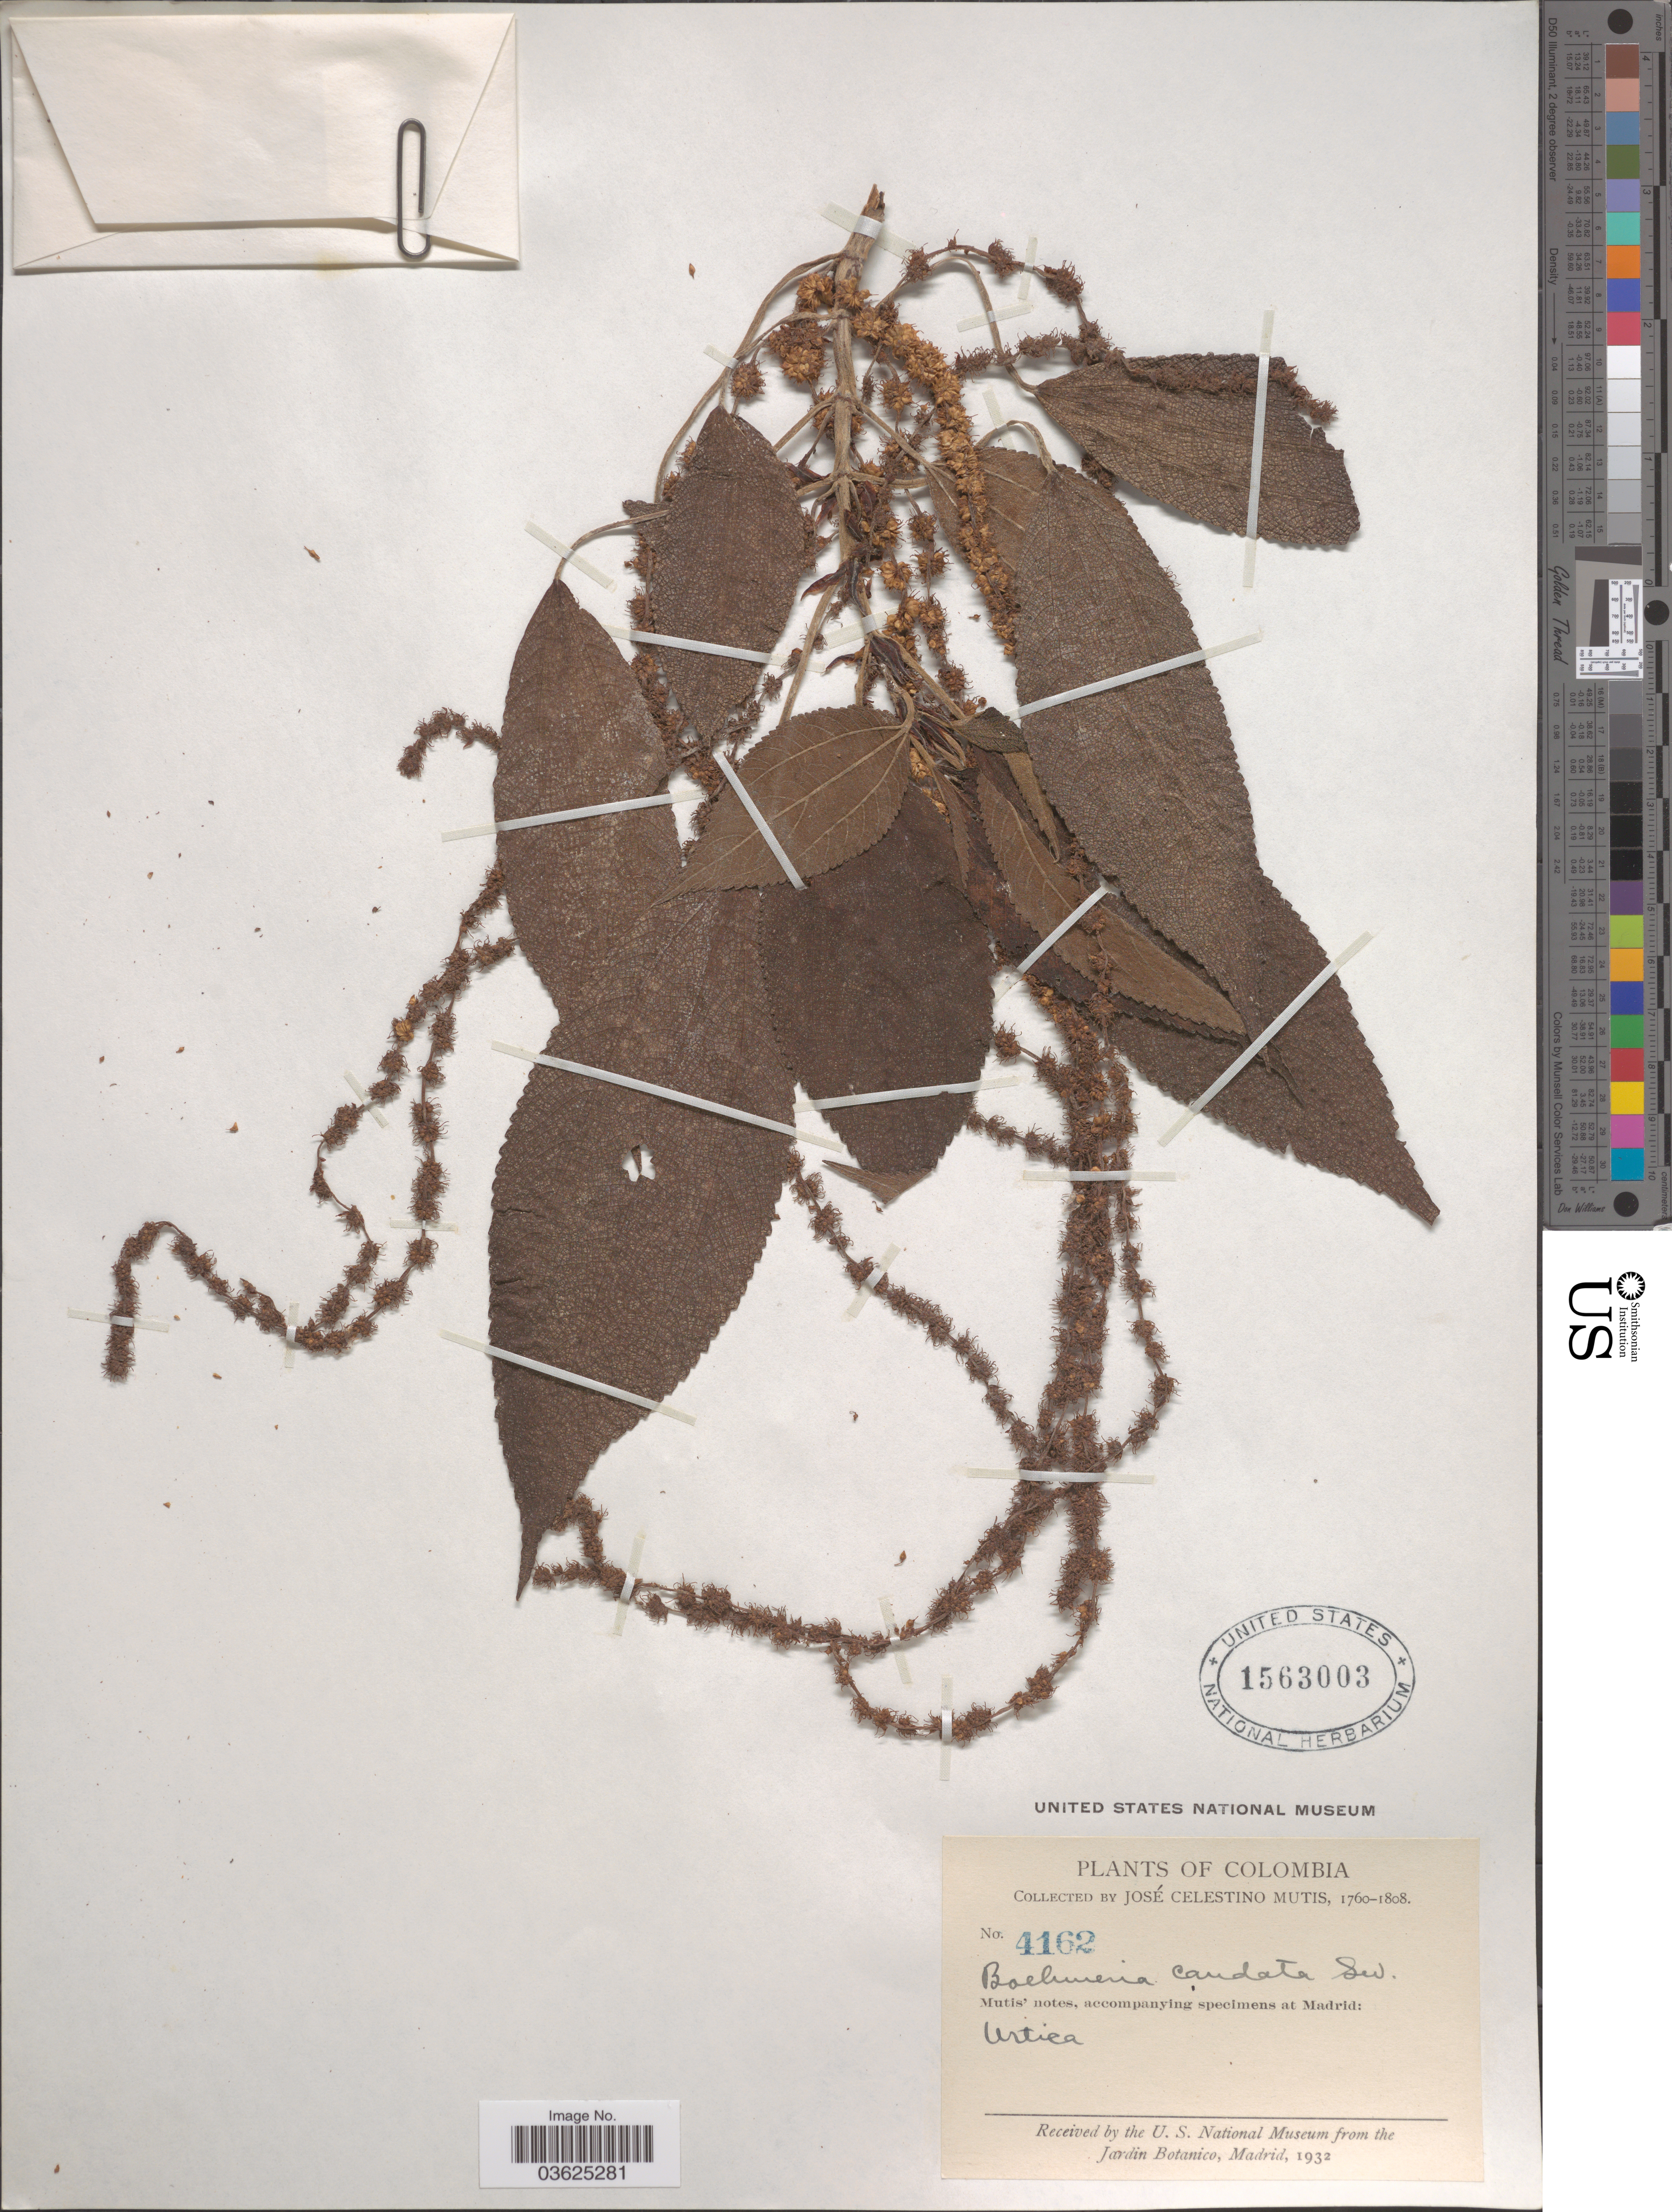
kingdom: Plantae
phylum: Tracheophyta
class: Magnoliopsida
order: Rosales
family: Urticaceae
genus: Boehmeria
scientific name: Boehmeria caudata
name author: Sw.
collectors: J. C. B. Mutis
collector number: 4162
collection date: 1760/1808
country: Colombia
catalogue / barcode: US 1563003